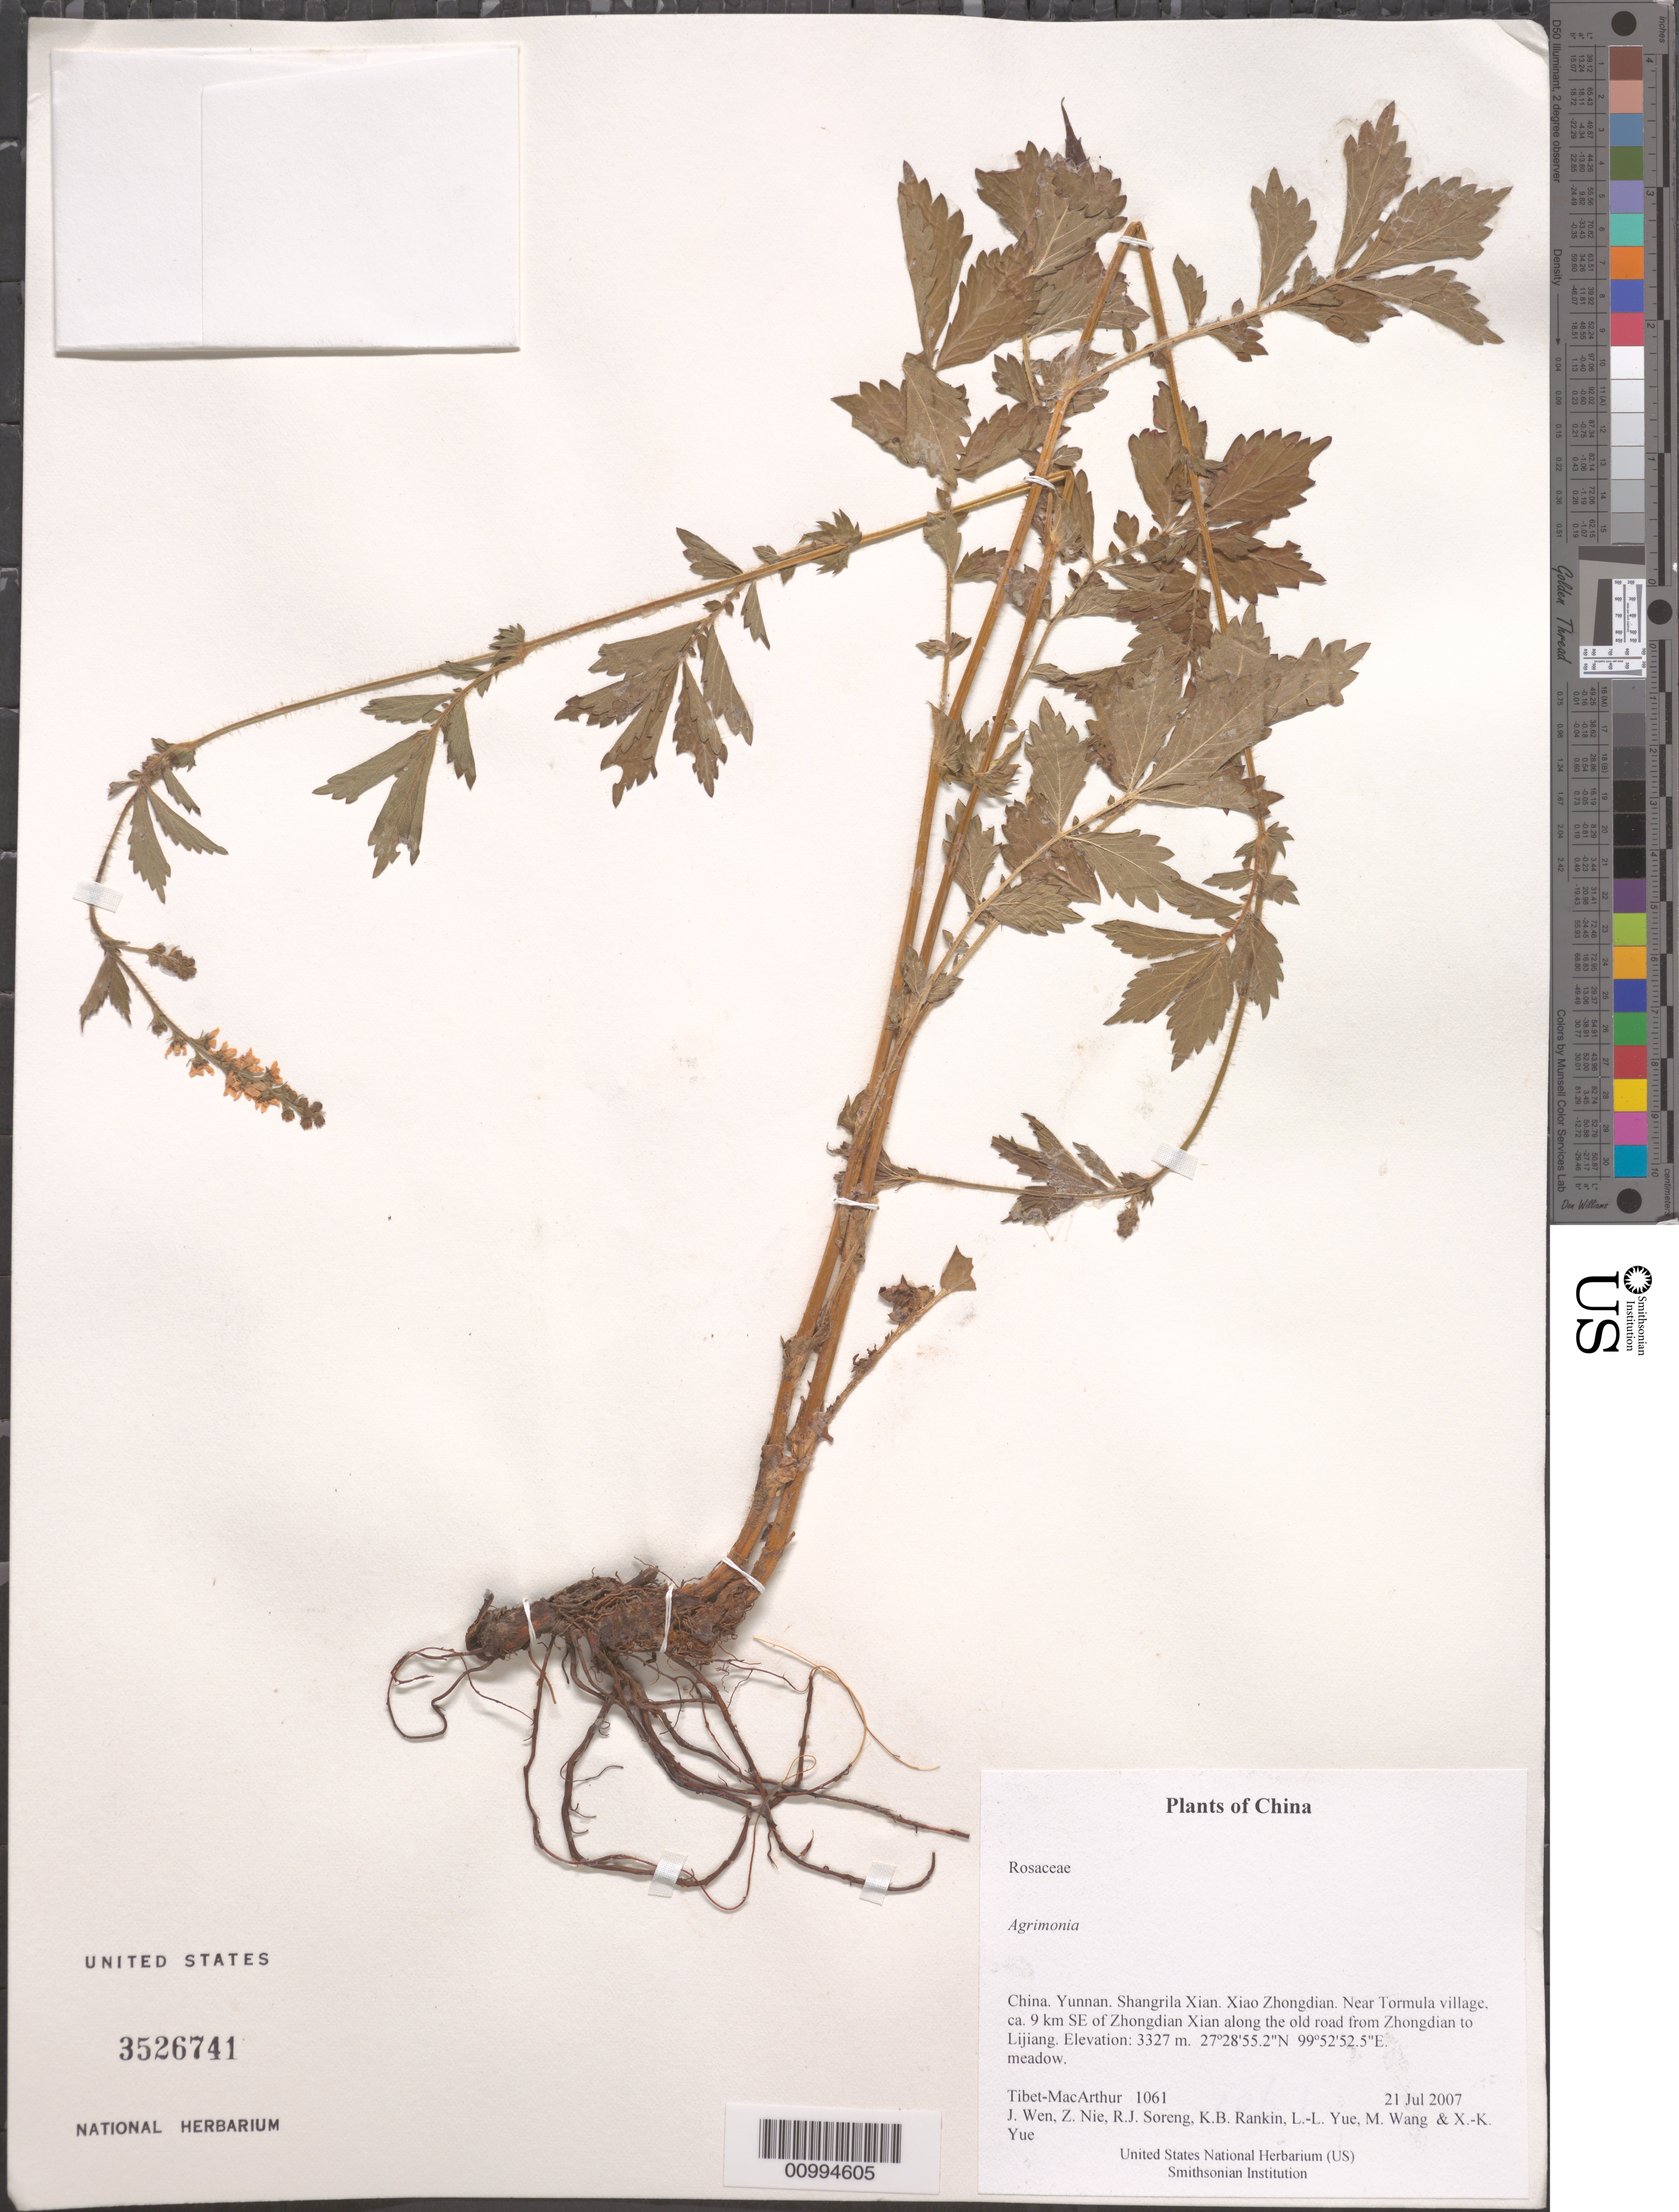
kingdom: Plantae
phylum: Tracheophyta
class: Magnoliopsida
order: Rosales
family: Rosaceae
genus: Agrimonia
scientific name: Agrimonia sp.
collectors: Tibet-MacArthur, J. Wen, Z. Nie, R. J. Soreng, K. Rankin, L. Yue, M. Wang & X. Yue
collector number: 1061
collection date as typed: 21 Jul 2007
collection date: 2007-07-21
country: China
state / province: Yunnan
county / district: Shangrila Xian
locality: Xiao Zhongdian. Near Tormula village, ca. 9 km SE of Zhongdian Xian along the old road from Zhongdian to Lijiang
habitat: meadow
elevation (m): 3327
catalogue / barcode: US 3526741